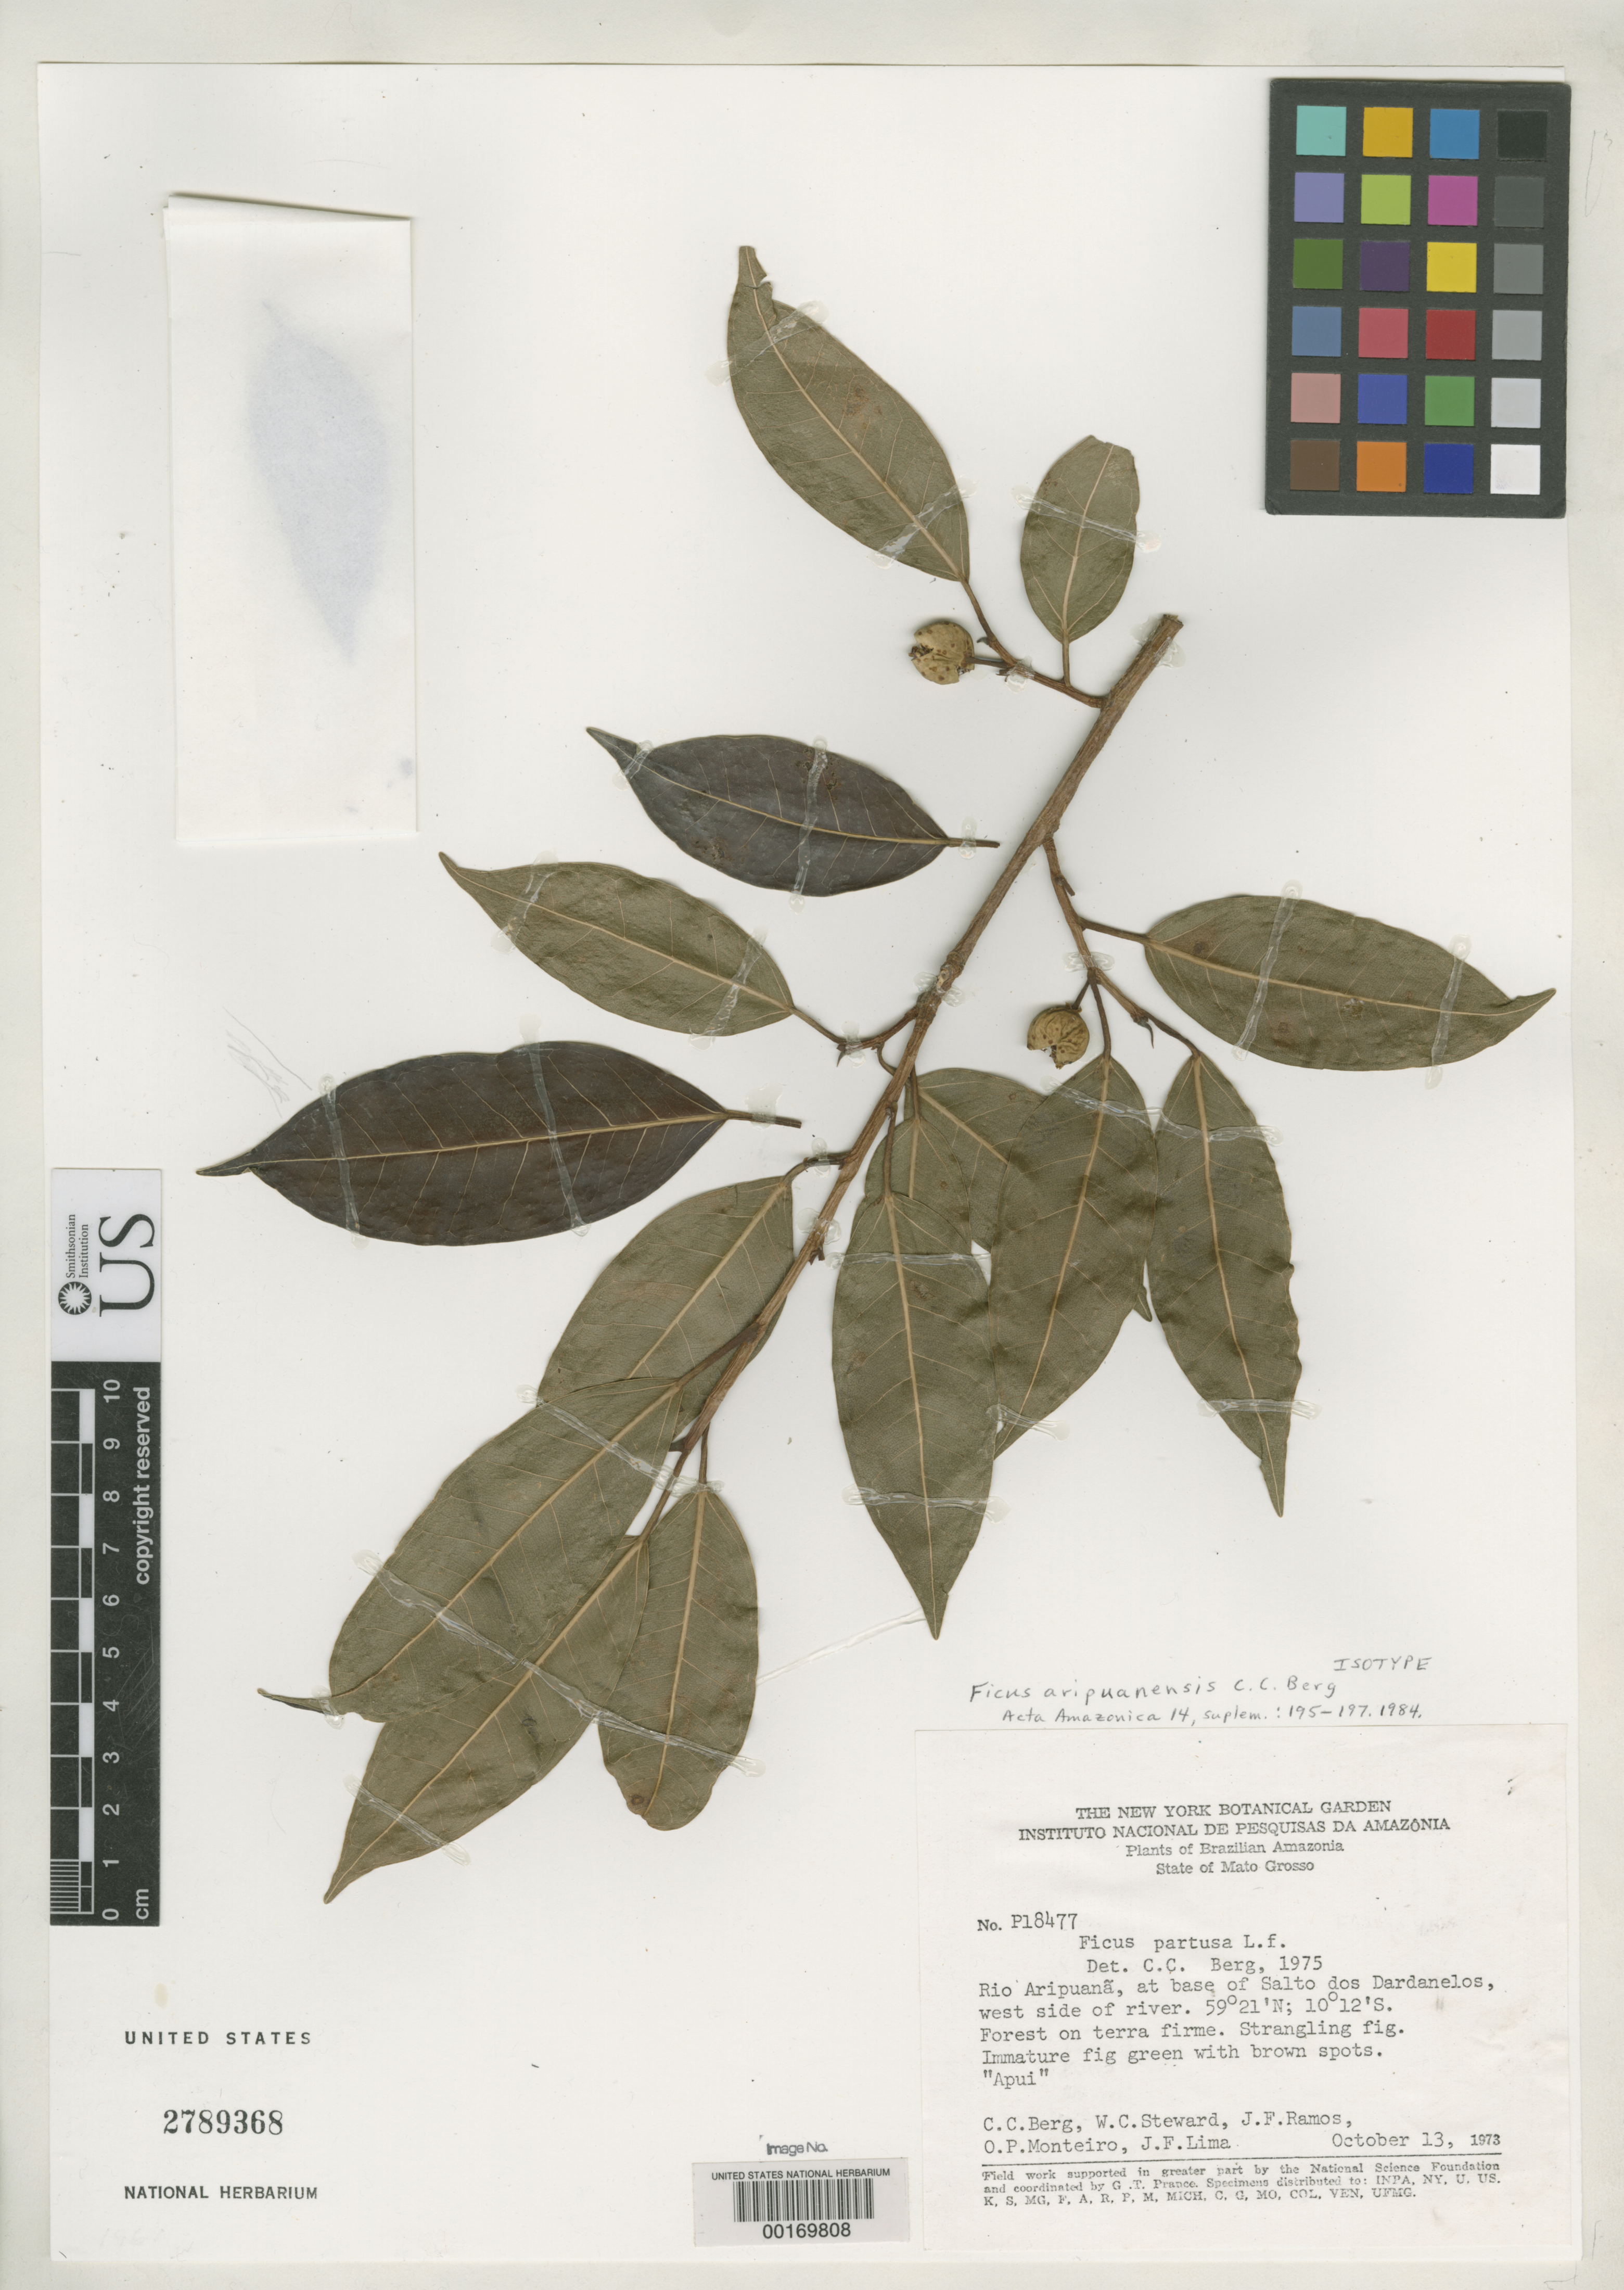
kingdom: Plantae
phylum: Tracheophyta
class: Magnoliopsida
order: Rosales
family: Moraceae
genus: Ficus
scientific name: Ficus aripuanensis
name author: C.C. Berg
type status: Isotype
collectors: C. C. Berg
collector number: P 18477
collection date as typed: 13 Oct 1973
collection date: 1973-10-13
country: Brazil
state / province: Mato Grosso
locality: Rio Aripuana, base of Salto dos Dardanelos, w side of river.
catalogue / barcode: US 2789368